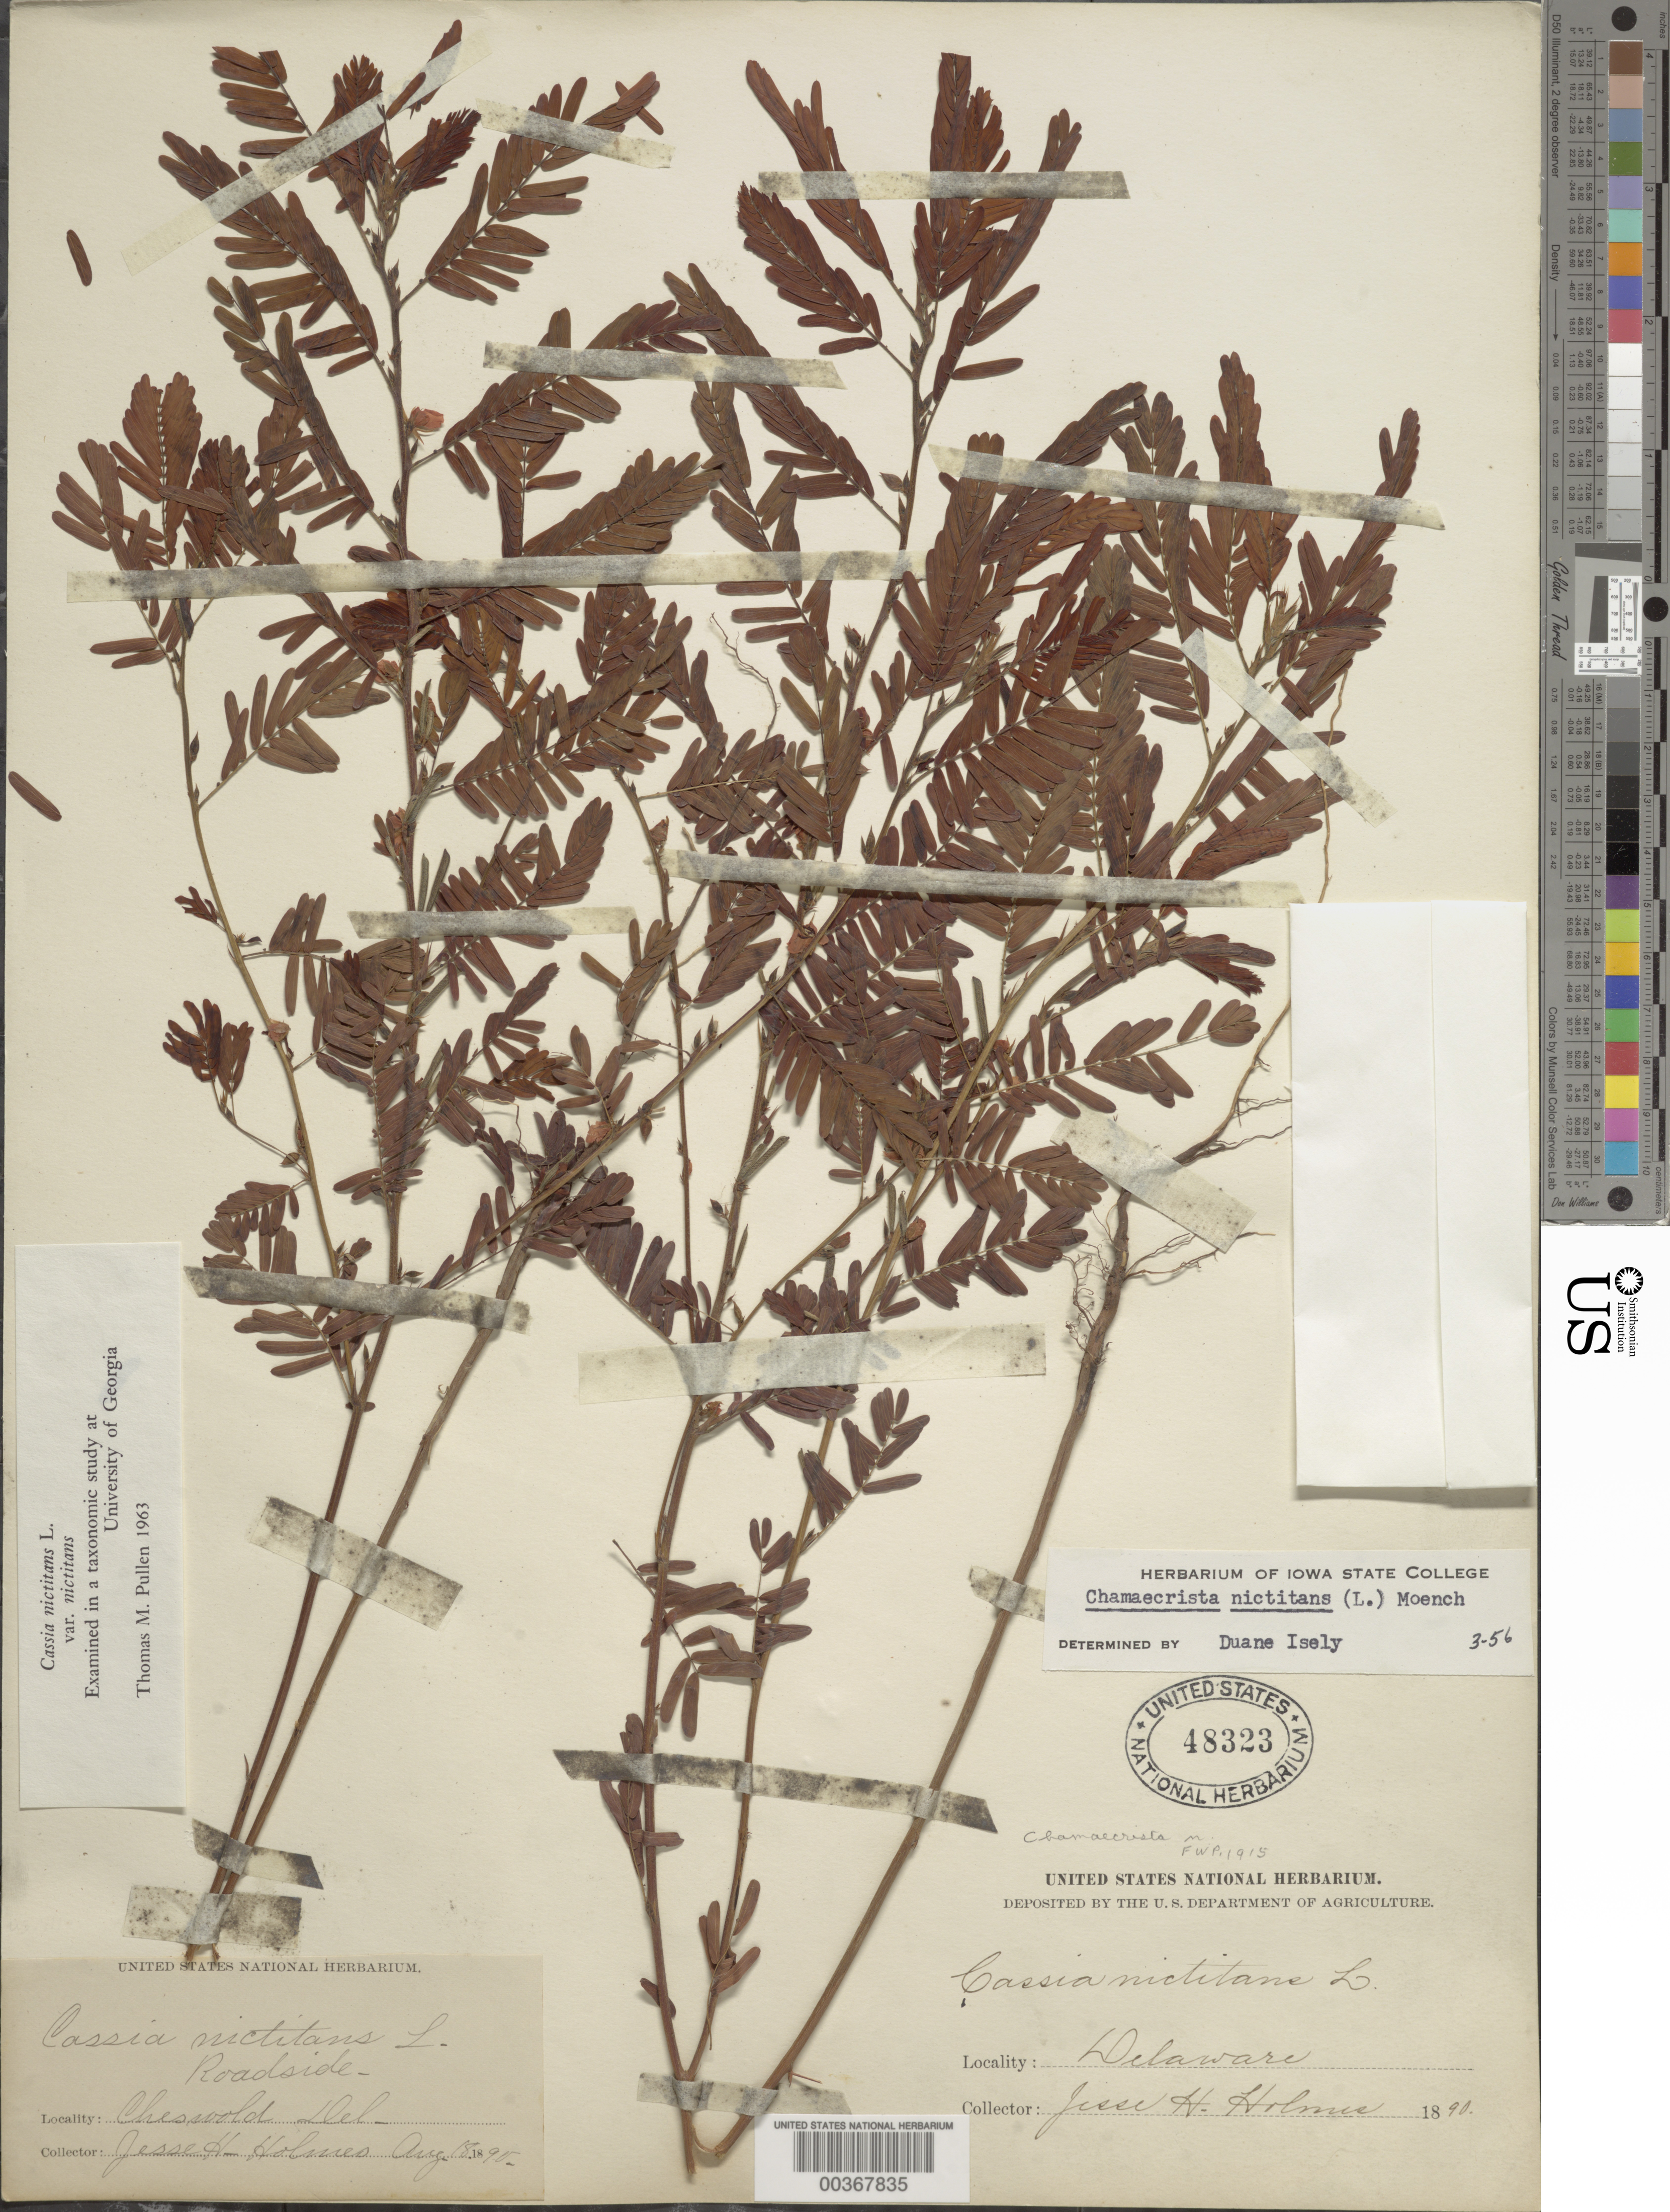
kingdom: Plantae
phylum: Tracheophyta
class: Magnoliopsida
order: Fabales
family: Fabaceae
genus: Chamaecrista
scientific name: Chamaecrista nictitans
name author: (L.) Moench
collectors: J. Holmes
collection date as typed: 1890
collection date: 1890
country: United States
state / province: Delaware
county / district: Kent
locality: Cheswold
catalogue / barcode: US 48323